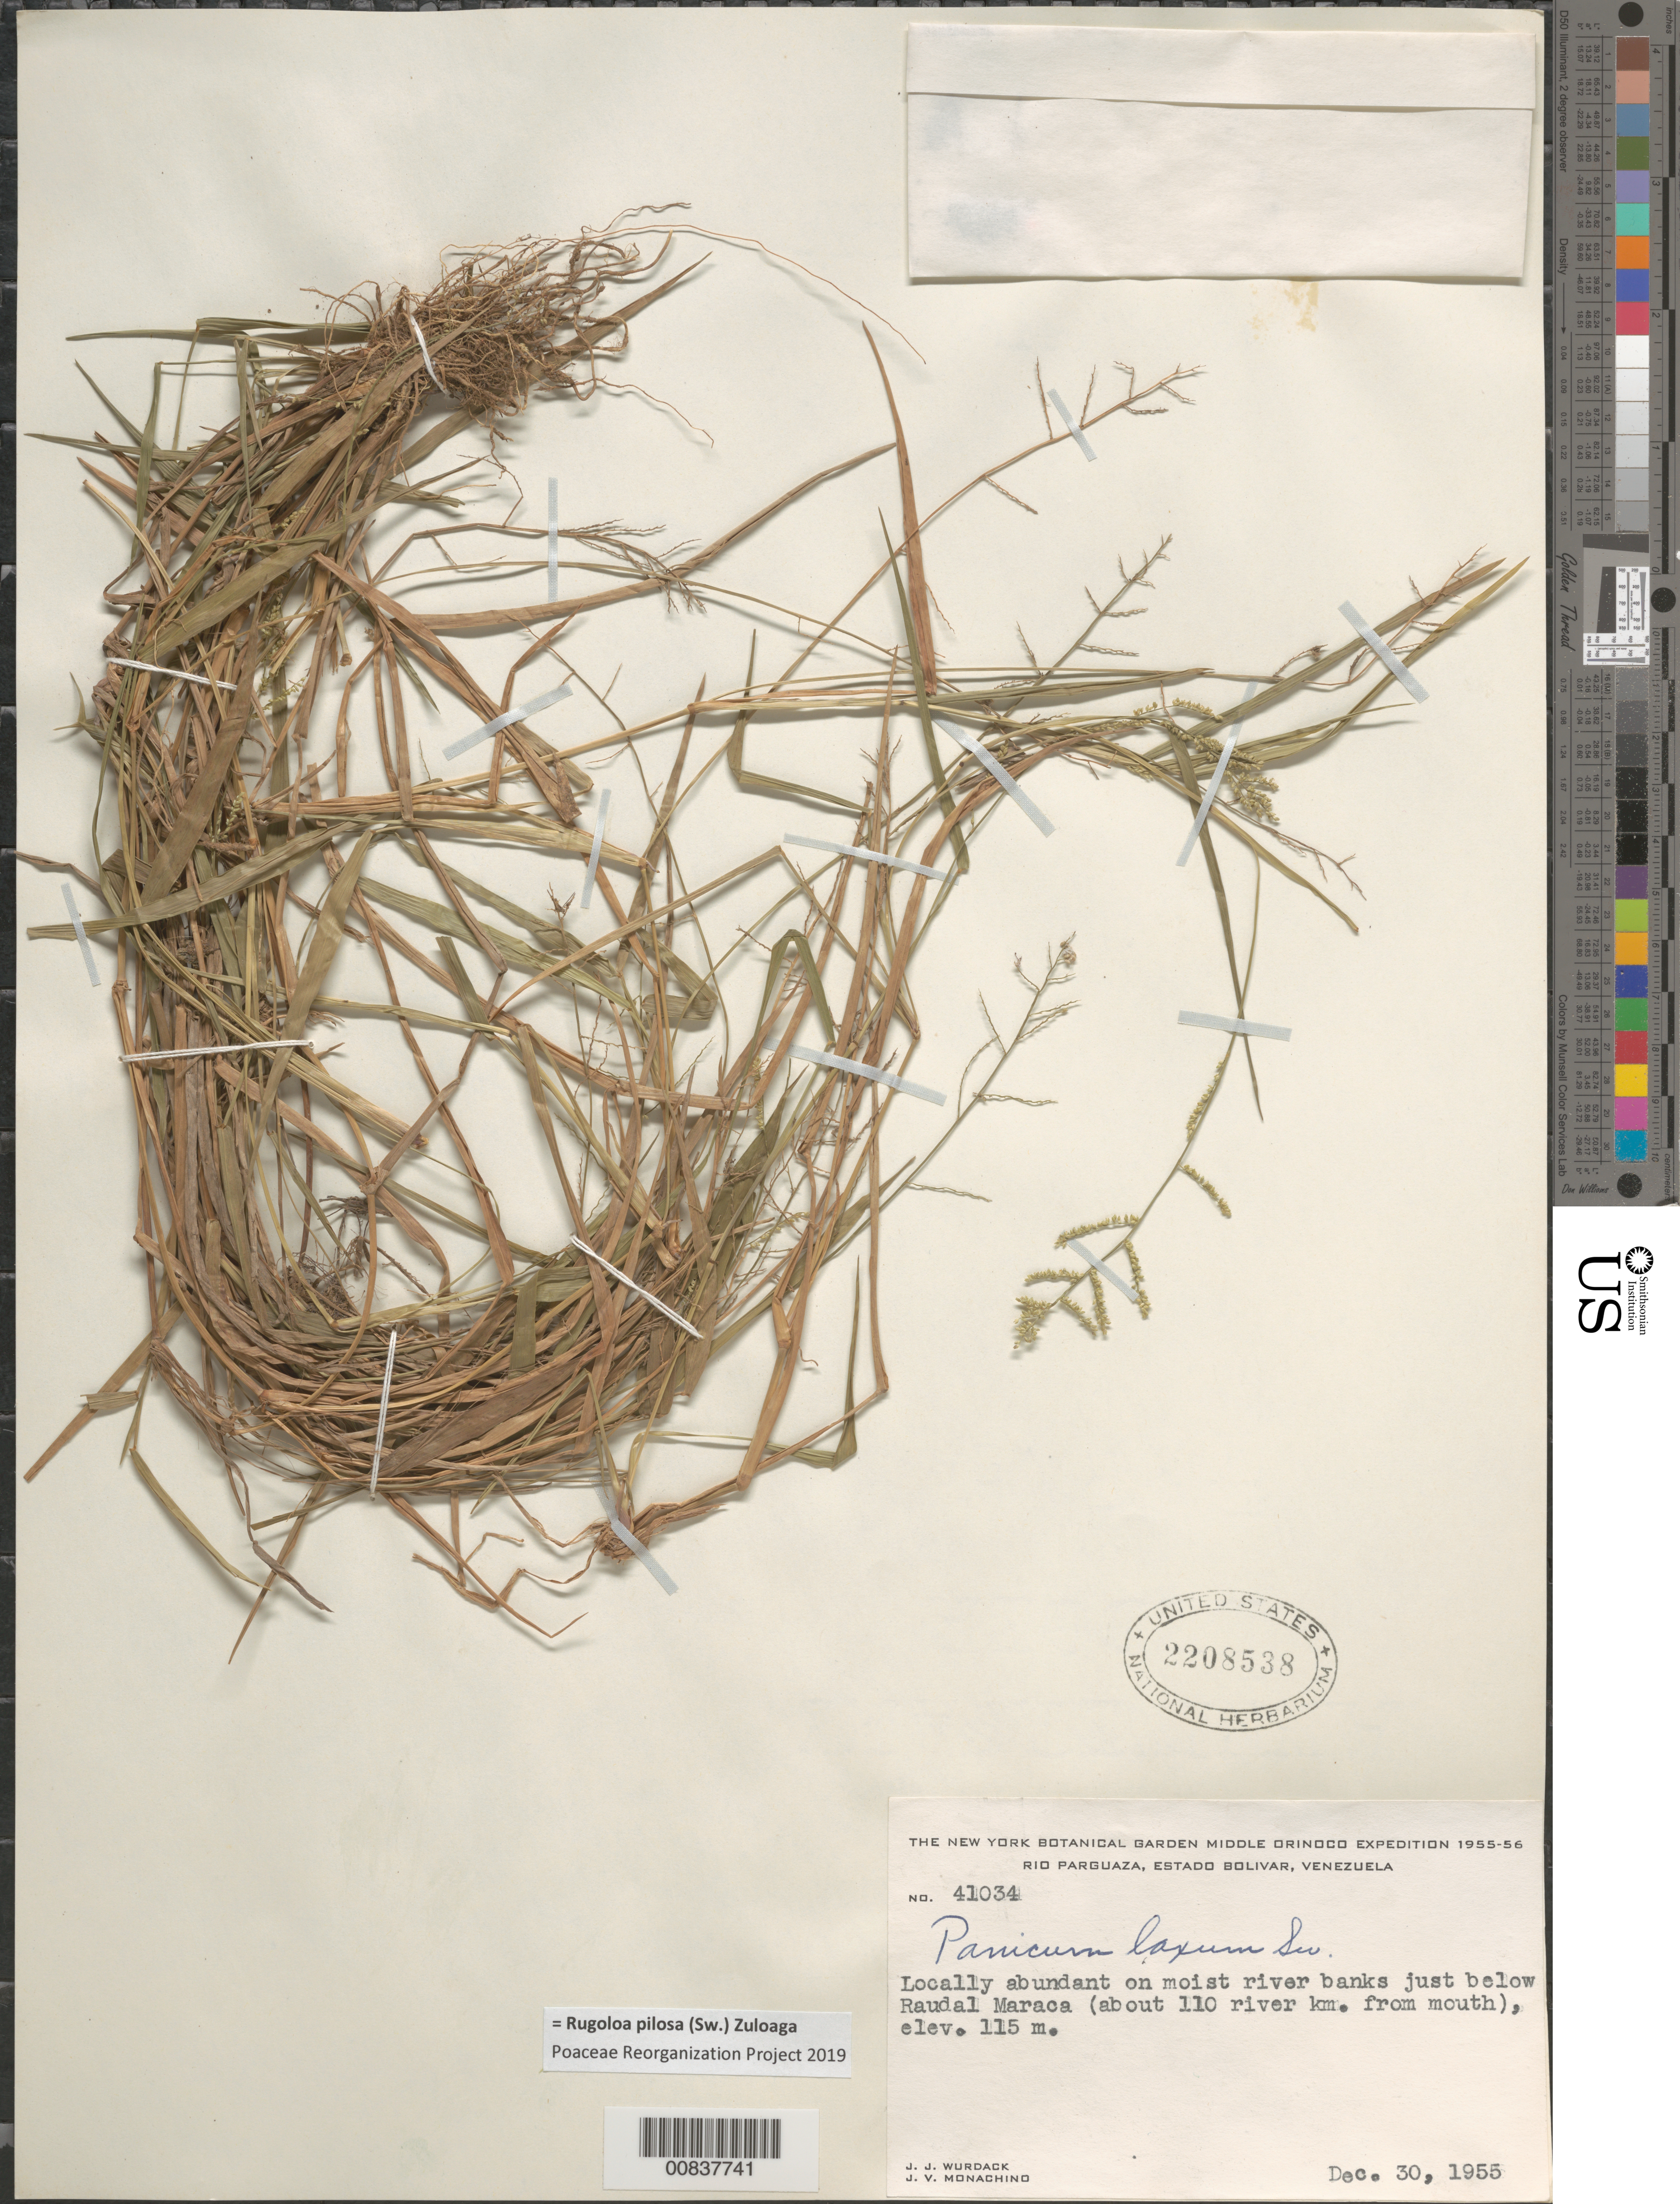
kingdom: Plantae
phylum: Tracheophyta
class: Liliopsida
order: Poales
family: Poaceae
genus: Panicum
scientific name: Panicum pilosum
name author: Sw.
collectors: J. J. Wurdack & J. V. Monachino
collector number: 41034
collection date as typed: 30-Dec-55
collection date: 1955-12-30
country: Venezuela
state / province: Bolívar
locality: Río Parguaza, just below Raudal Maraca (about 110 river km from mouth)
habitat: Moist riverbank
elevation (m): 115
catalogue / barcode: US 2208538